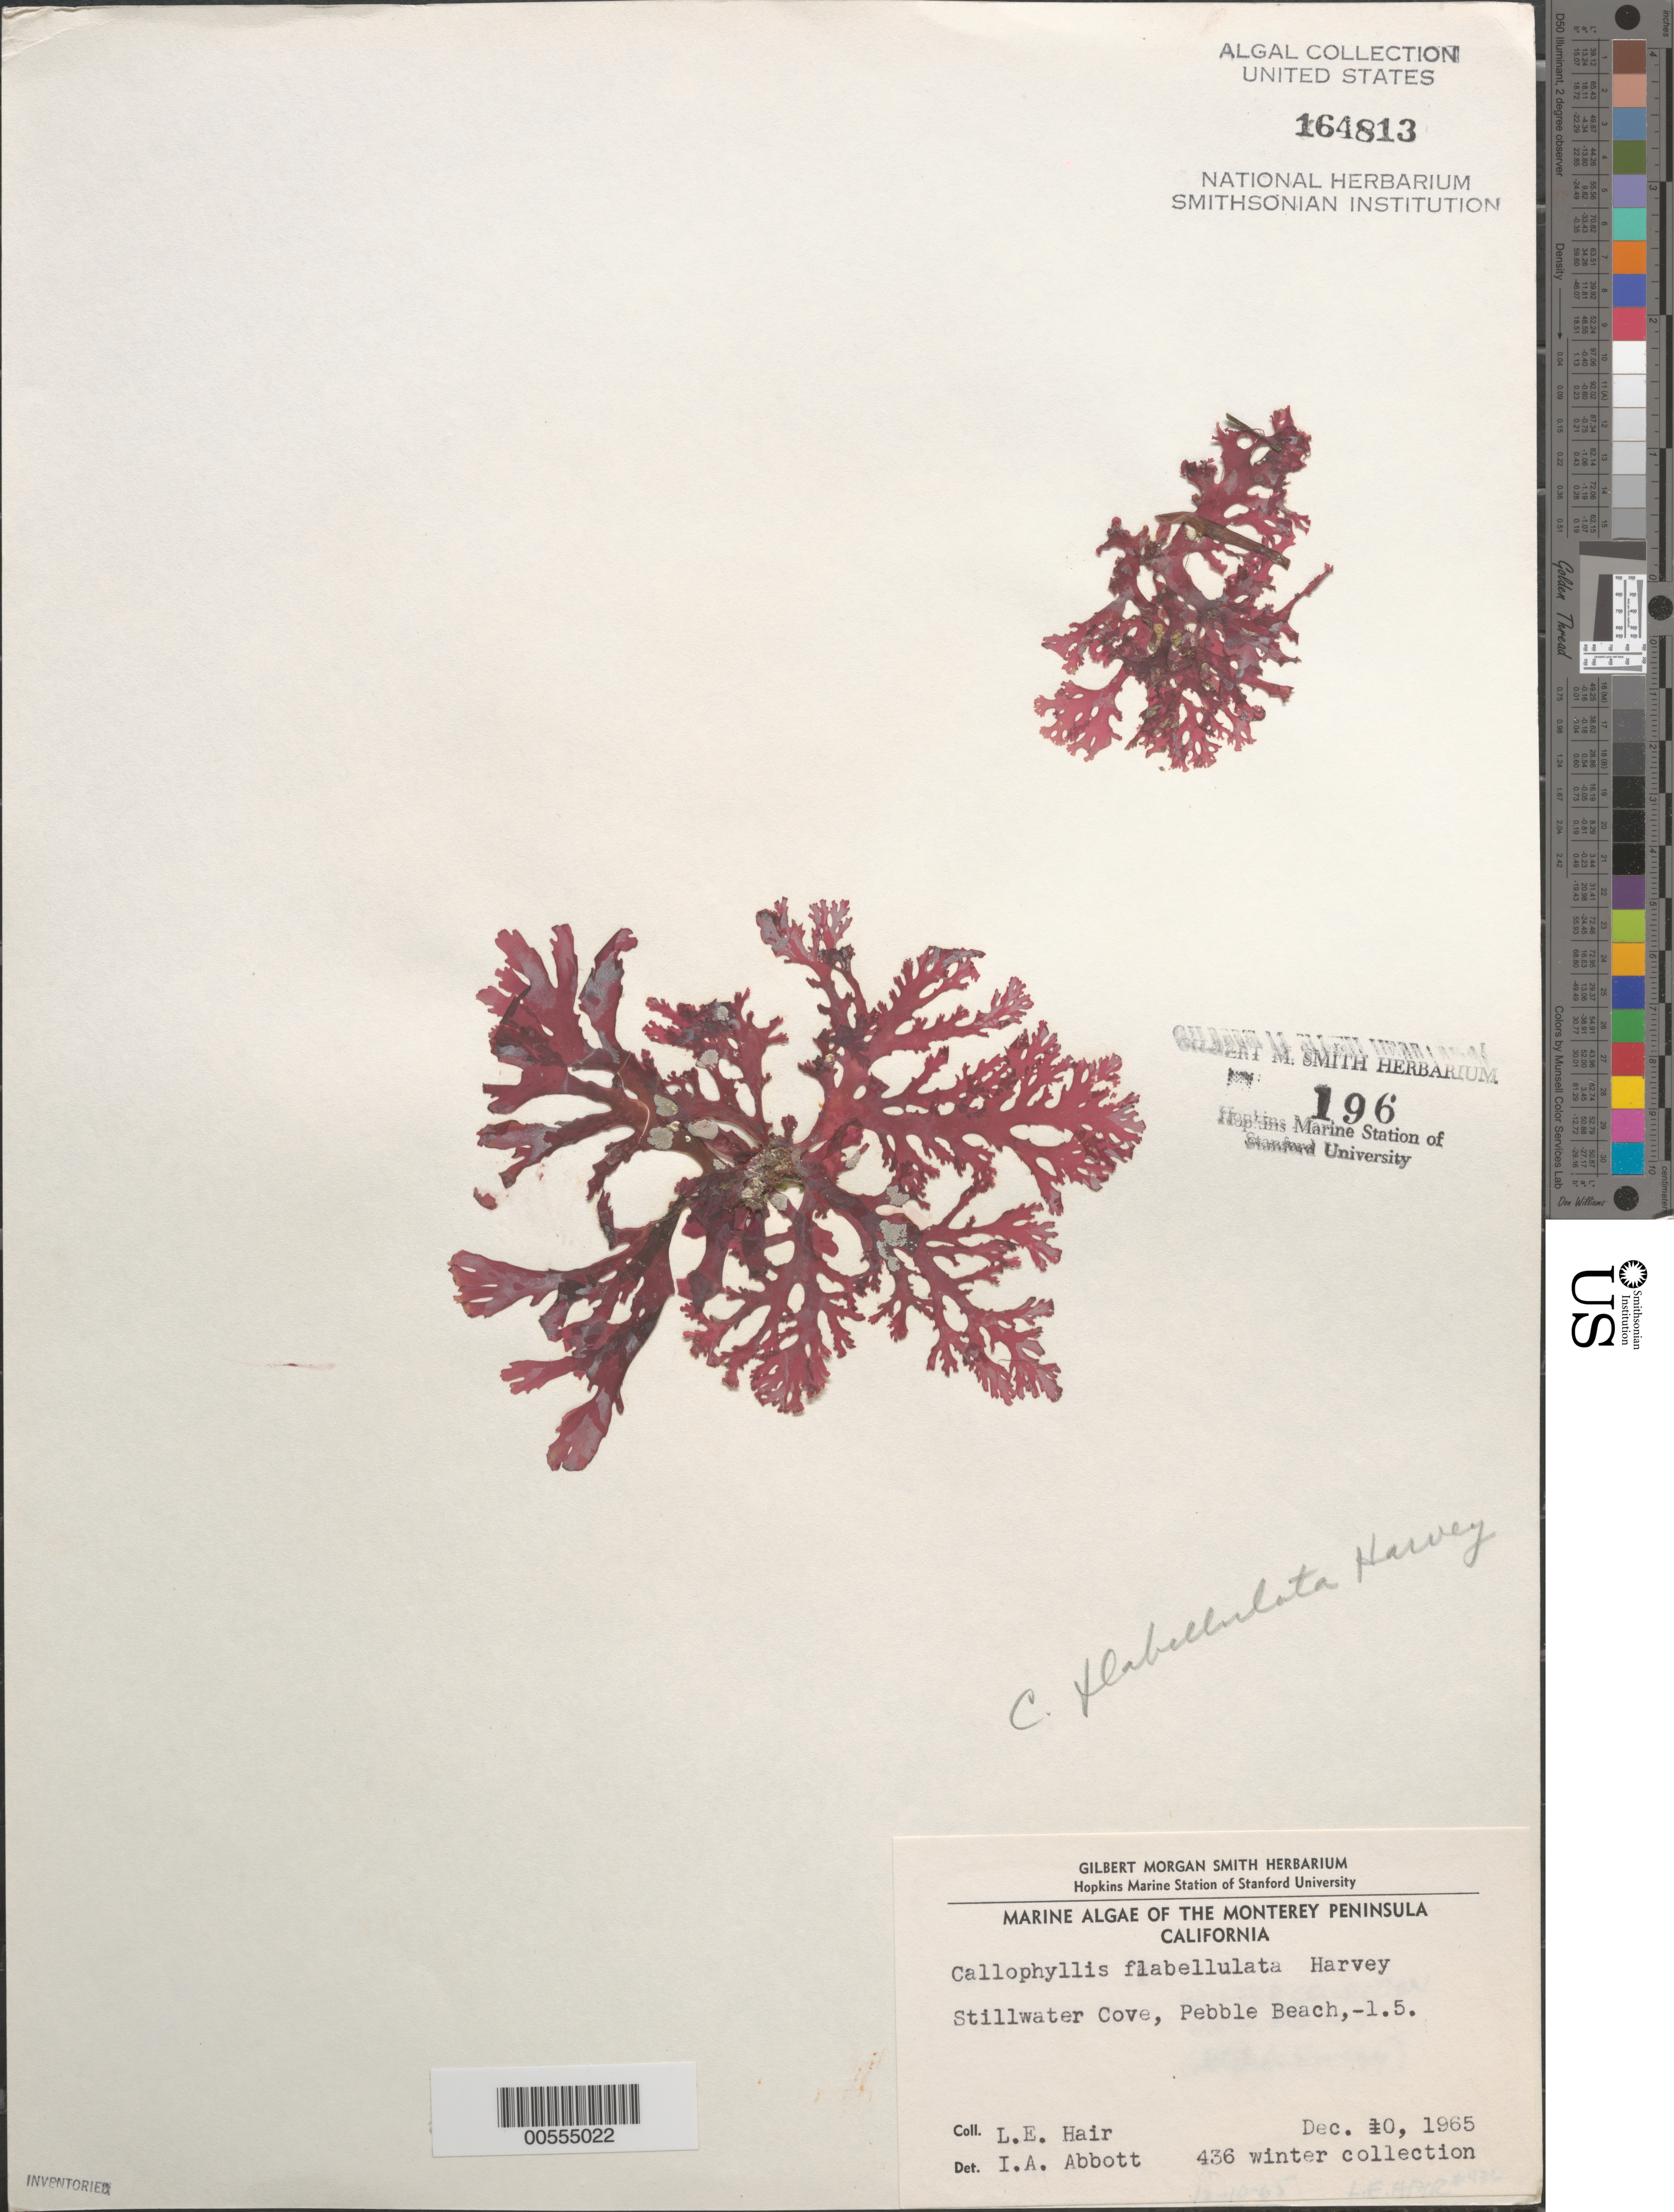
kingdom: Plantae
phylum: Rhodophyta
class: Florideophyceae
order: Gigartinales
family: Kallymeniaceae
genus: Callophyllis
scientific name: Callophyllis flabellulata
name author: Harv.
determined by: Abbott, Isabella A.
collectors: L. Hair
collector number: Leh 436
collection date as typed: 10 Dec 1965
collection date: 1965-12-10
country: United States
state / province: California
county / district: Monterey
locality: Stillwater Cove, Pebble Beach, Monterey Peninsula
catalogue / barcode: US 164813